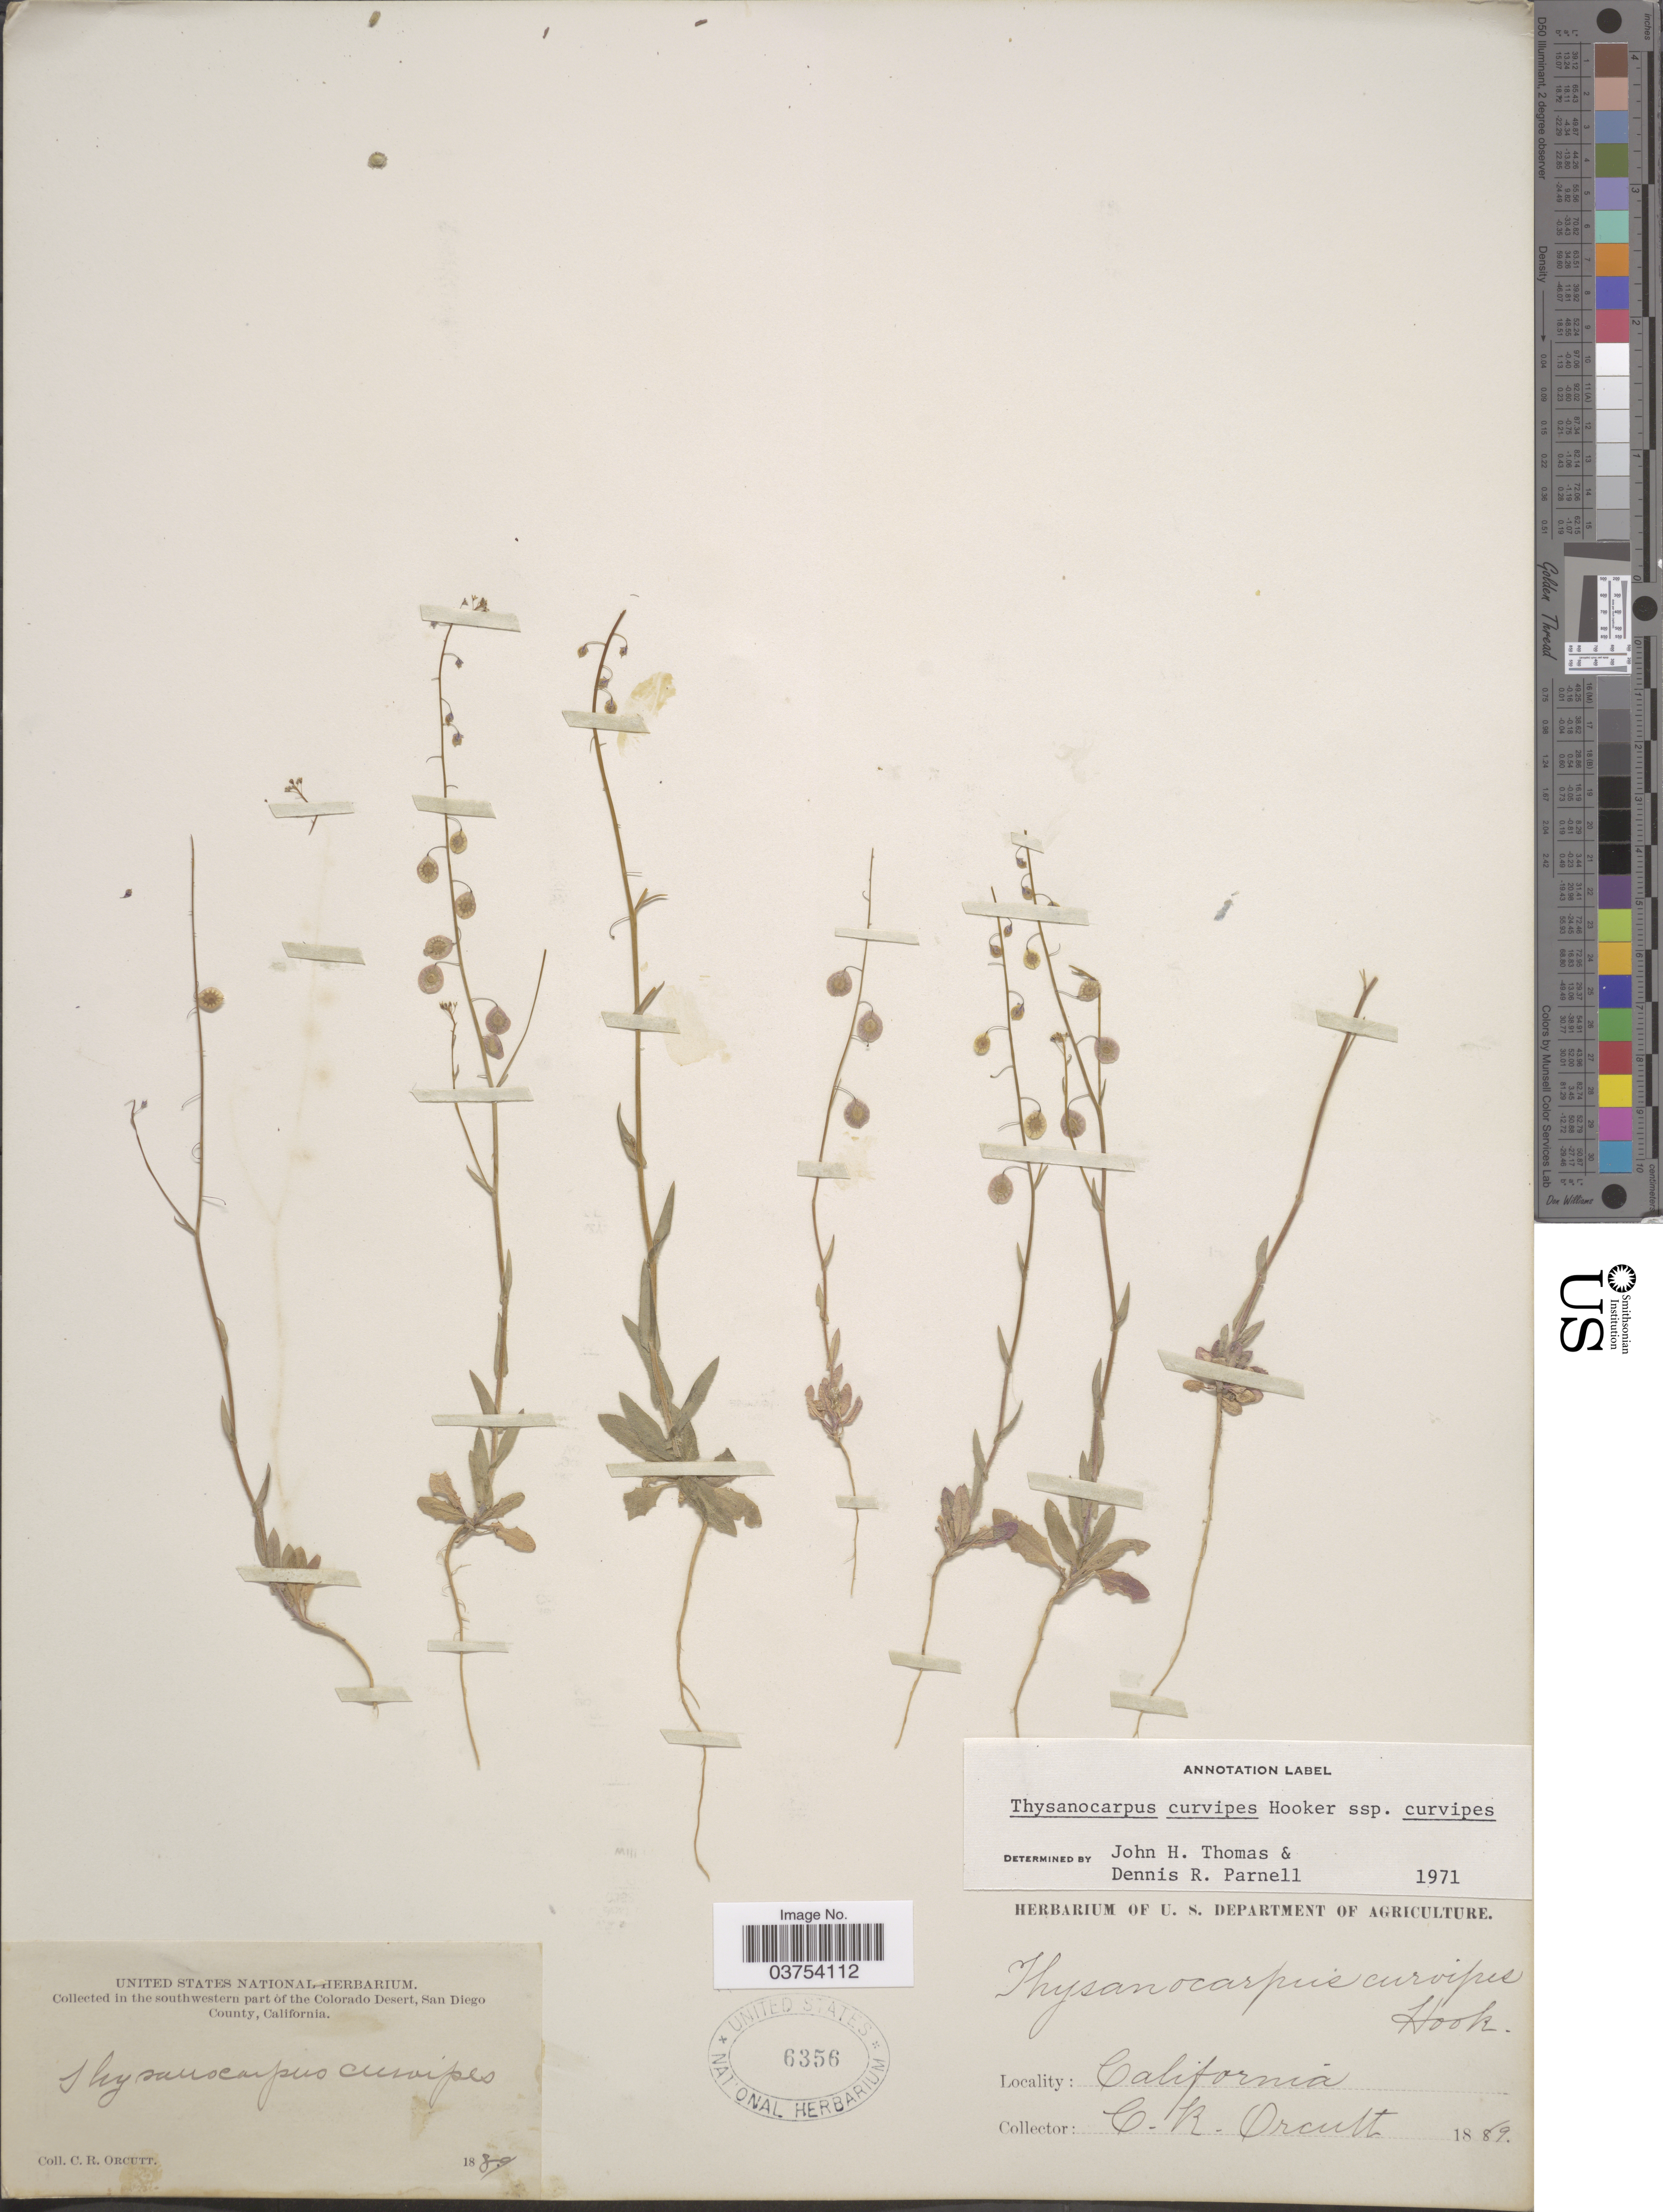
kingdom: Plantae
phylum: Tracheophyta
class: Magnoliopsida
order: Brassicales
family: Brassicaceae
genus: Thysanocarpus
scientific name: Thysanocarpus curvipes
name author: Hook.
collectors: C. R. Orcutt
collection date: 1889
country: United States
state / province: California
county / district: San Diego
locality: Southwestern part of the Colorado Desert, San Diego County.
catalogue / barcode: US 6356